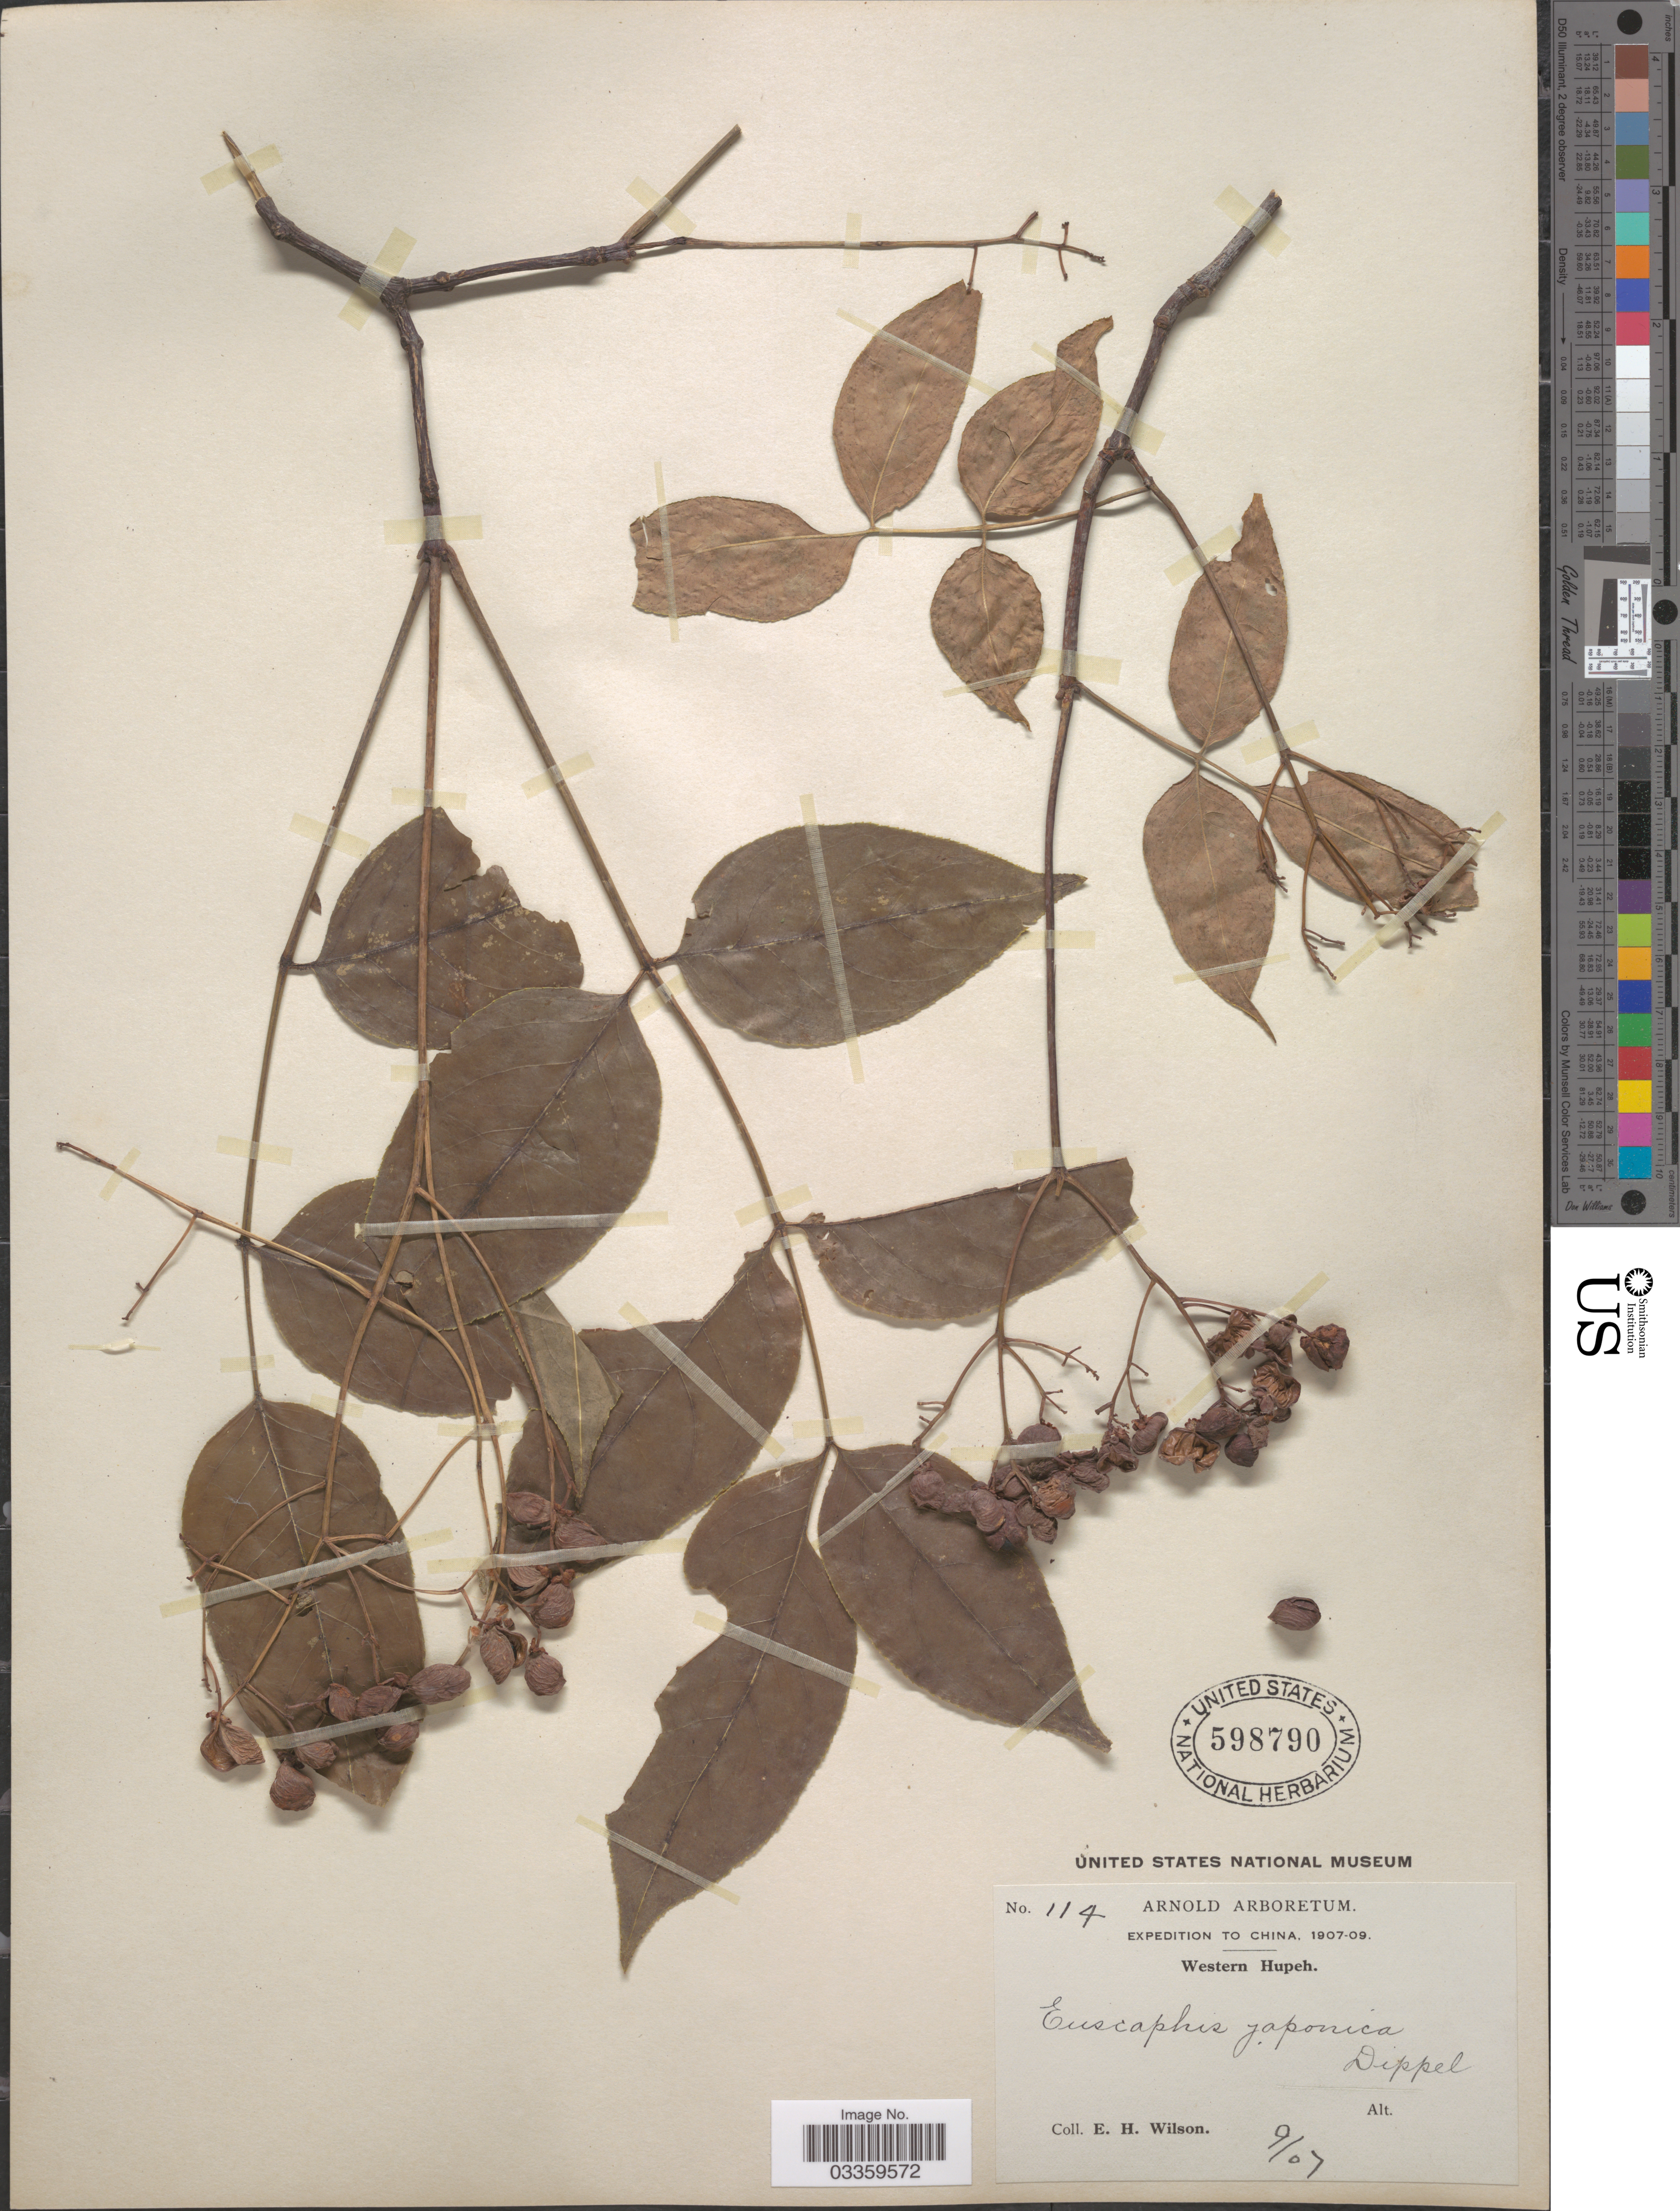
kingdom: Plantae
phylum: Tracheophyta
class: Magnoliopsida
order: Crossosomatales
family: Staphyleaceae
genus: Euscaphis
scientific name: Euscaphis japonica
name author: (Thunb.) Kanitz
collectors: E. Wilson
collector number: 114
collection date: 1907-09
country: China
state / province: Hubei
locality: Western Hupeh.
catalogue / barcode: US 598790